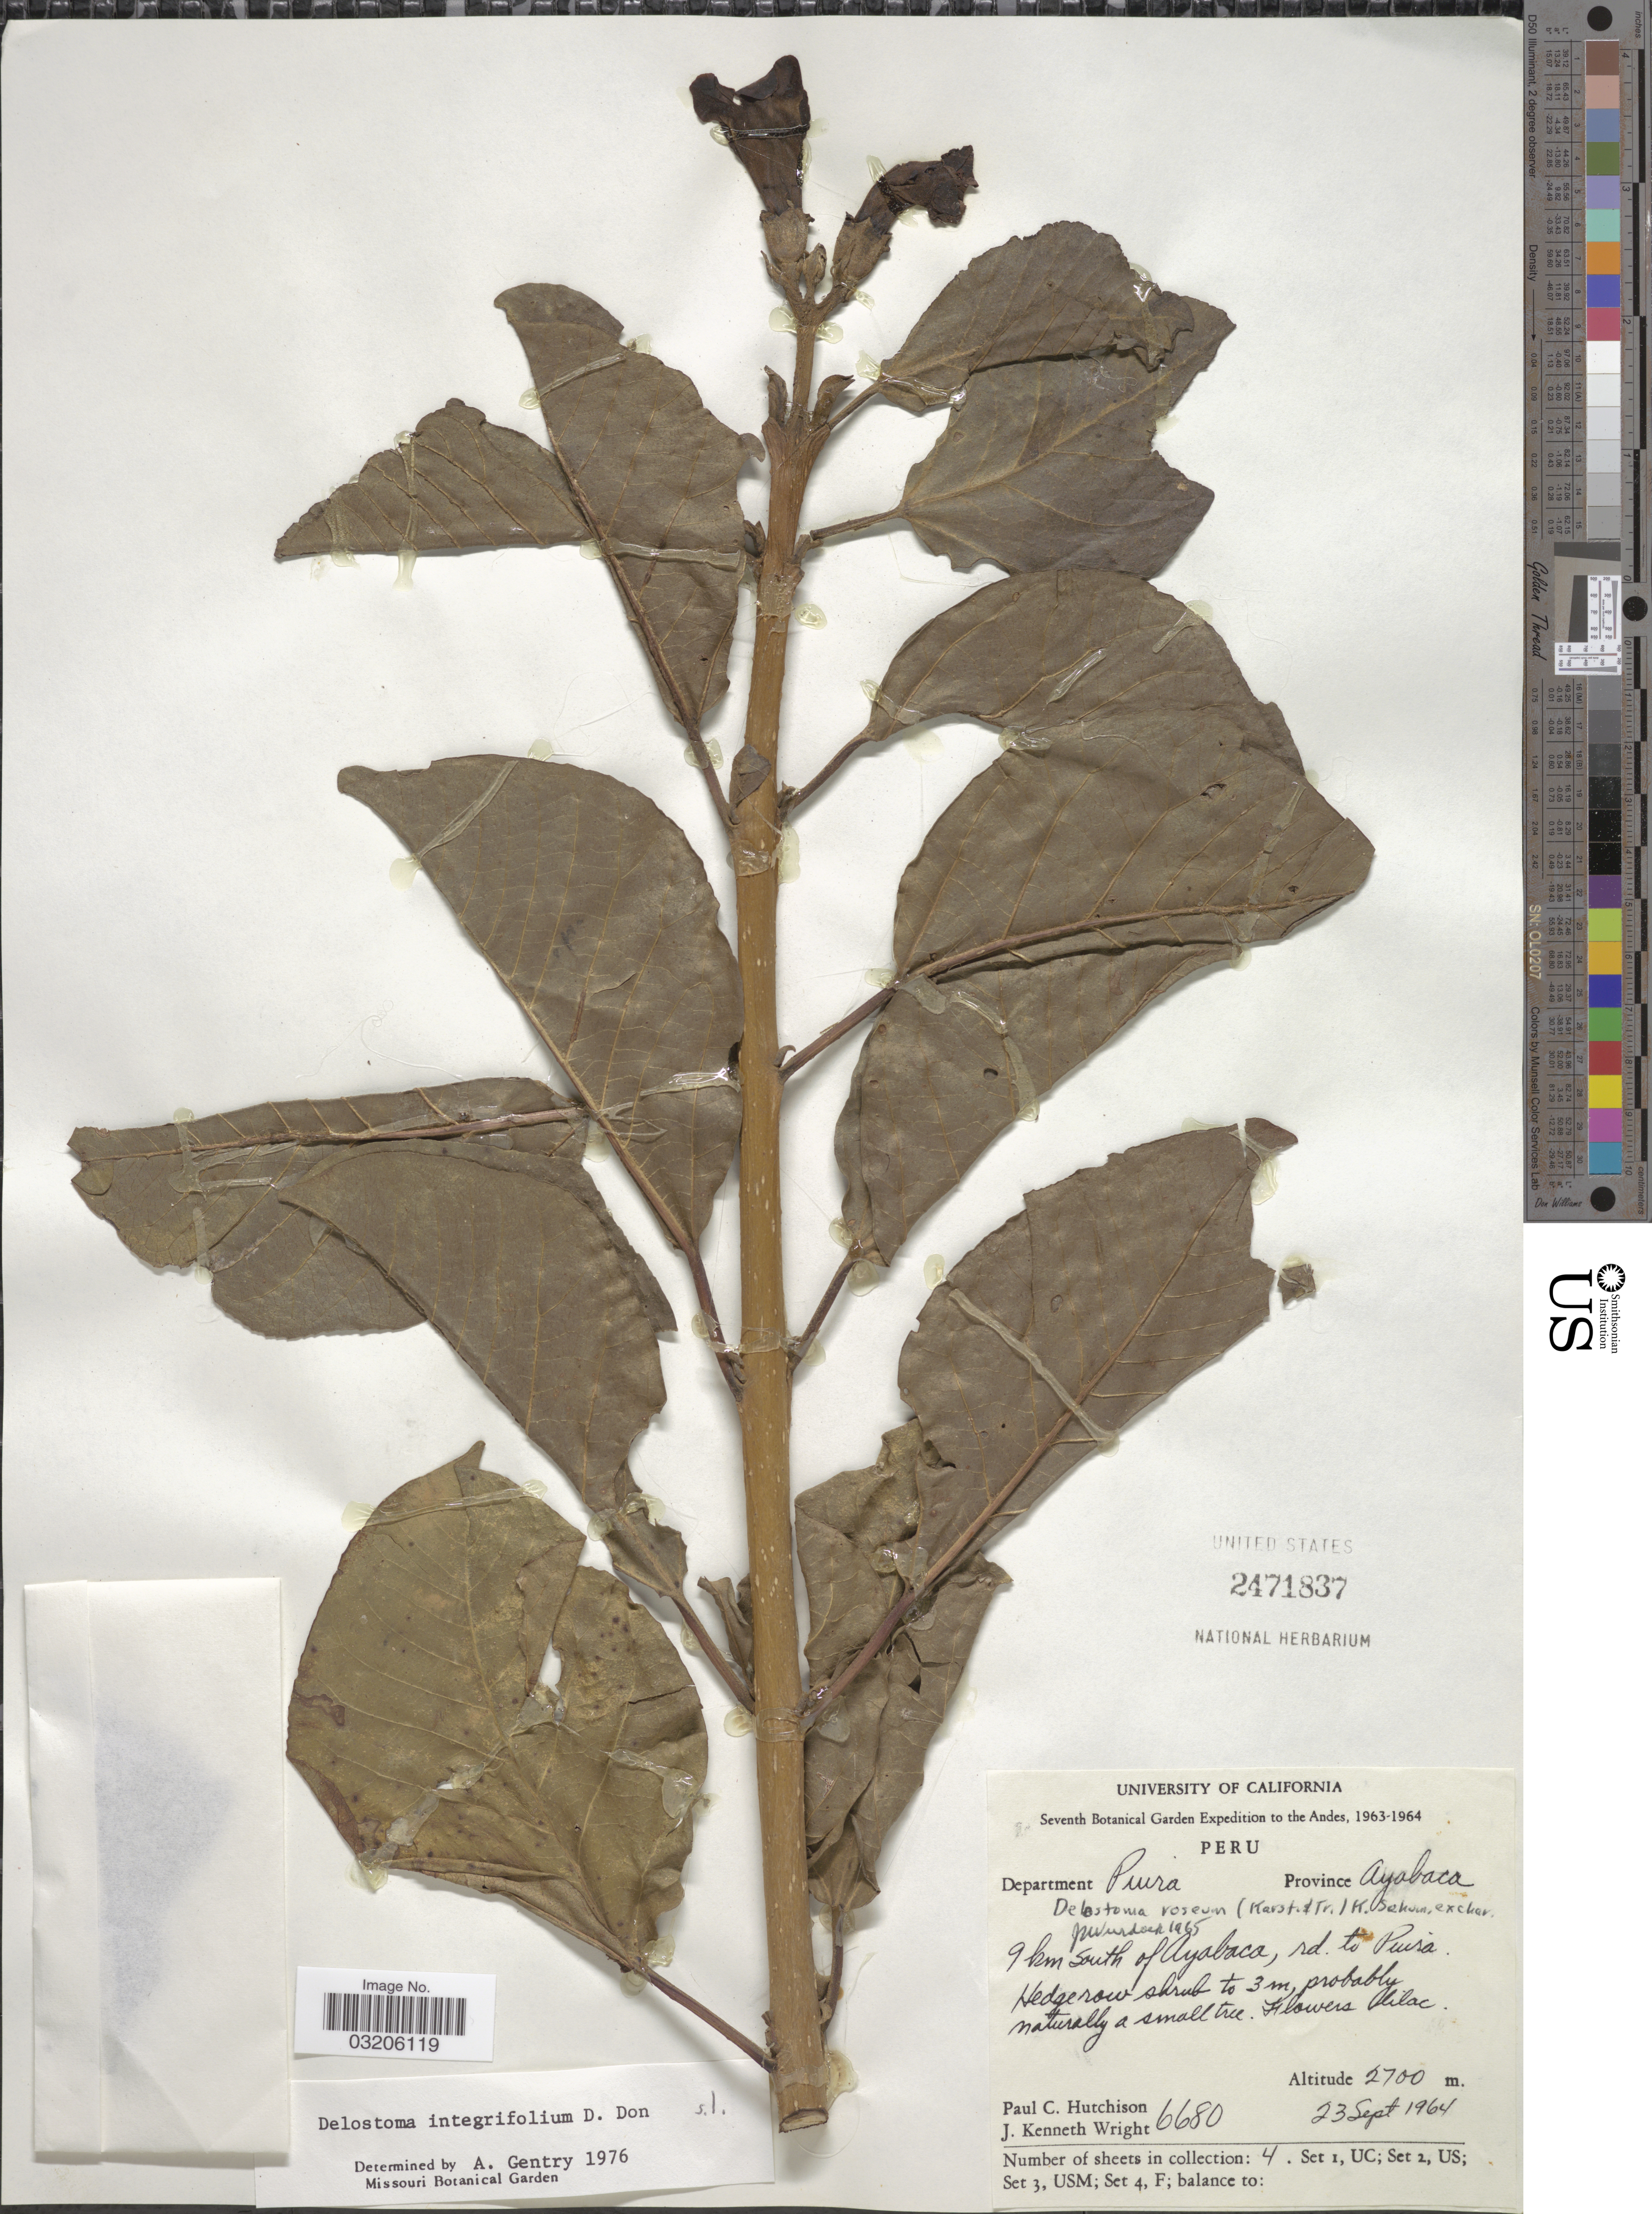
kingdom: Plantae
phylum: Tracheophyta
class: Magnoliopsida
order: Lamiales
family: Bignoniaceae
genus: Delostoma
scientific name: Delostoma integrifolium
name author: D. Don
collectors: P. C. Hutchison & J. K. Wright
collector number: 6680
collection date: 1964-09-23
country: Peru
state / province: Piura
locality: The Andes. Department Piura. Province Ayabaca. 9 km South of Ayabaca, rd. to Piura.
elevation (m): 2700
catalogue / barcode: US 2471837